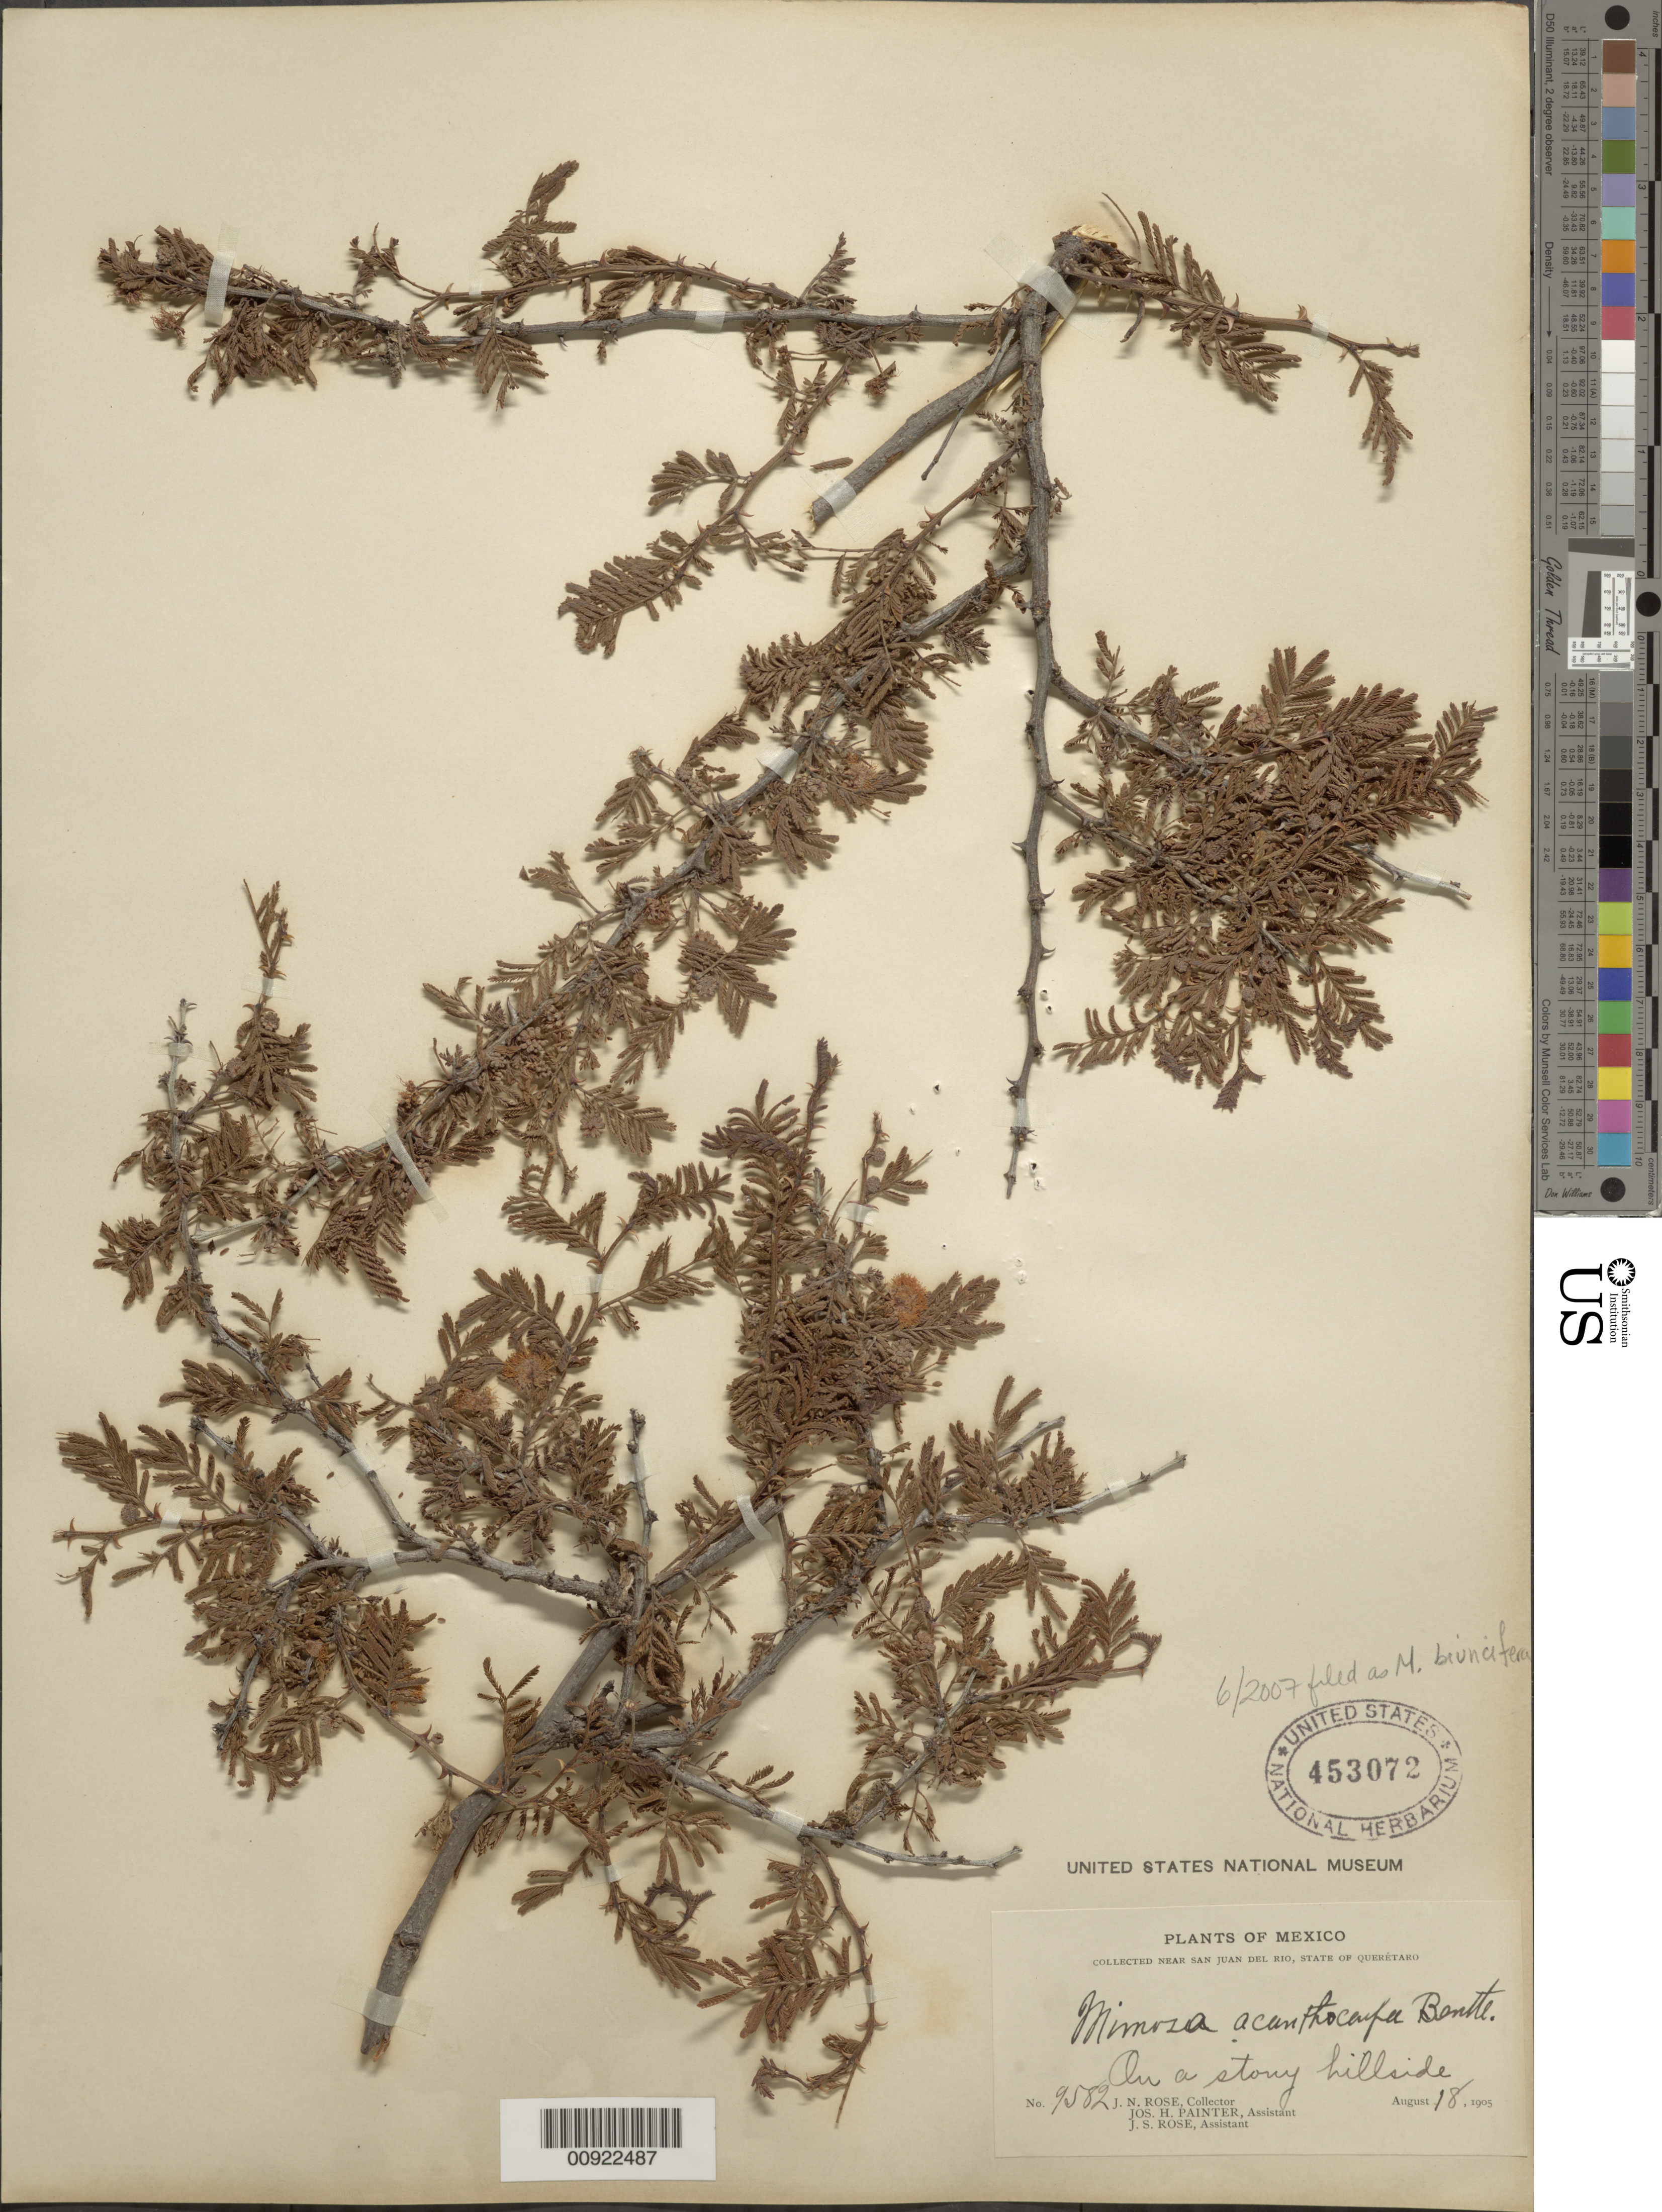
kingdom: Plantae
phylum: Tracheophyta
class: Magnoliopsida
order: Fabales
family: Fabaceae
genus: Mimosa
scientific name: Mimosa biuncifera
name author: Benth.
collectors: J. N. Rose, J. H. Painter & J. S. Rose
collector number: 9582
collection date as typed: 18 Aug 1905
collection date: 1905-08-18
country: Mexico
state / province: Querétaro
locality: Near San Juan del Río, State of Querétaro.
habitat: On a stony hillside.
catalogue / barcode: US 453072